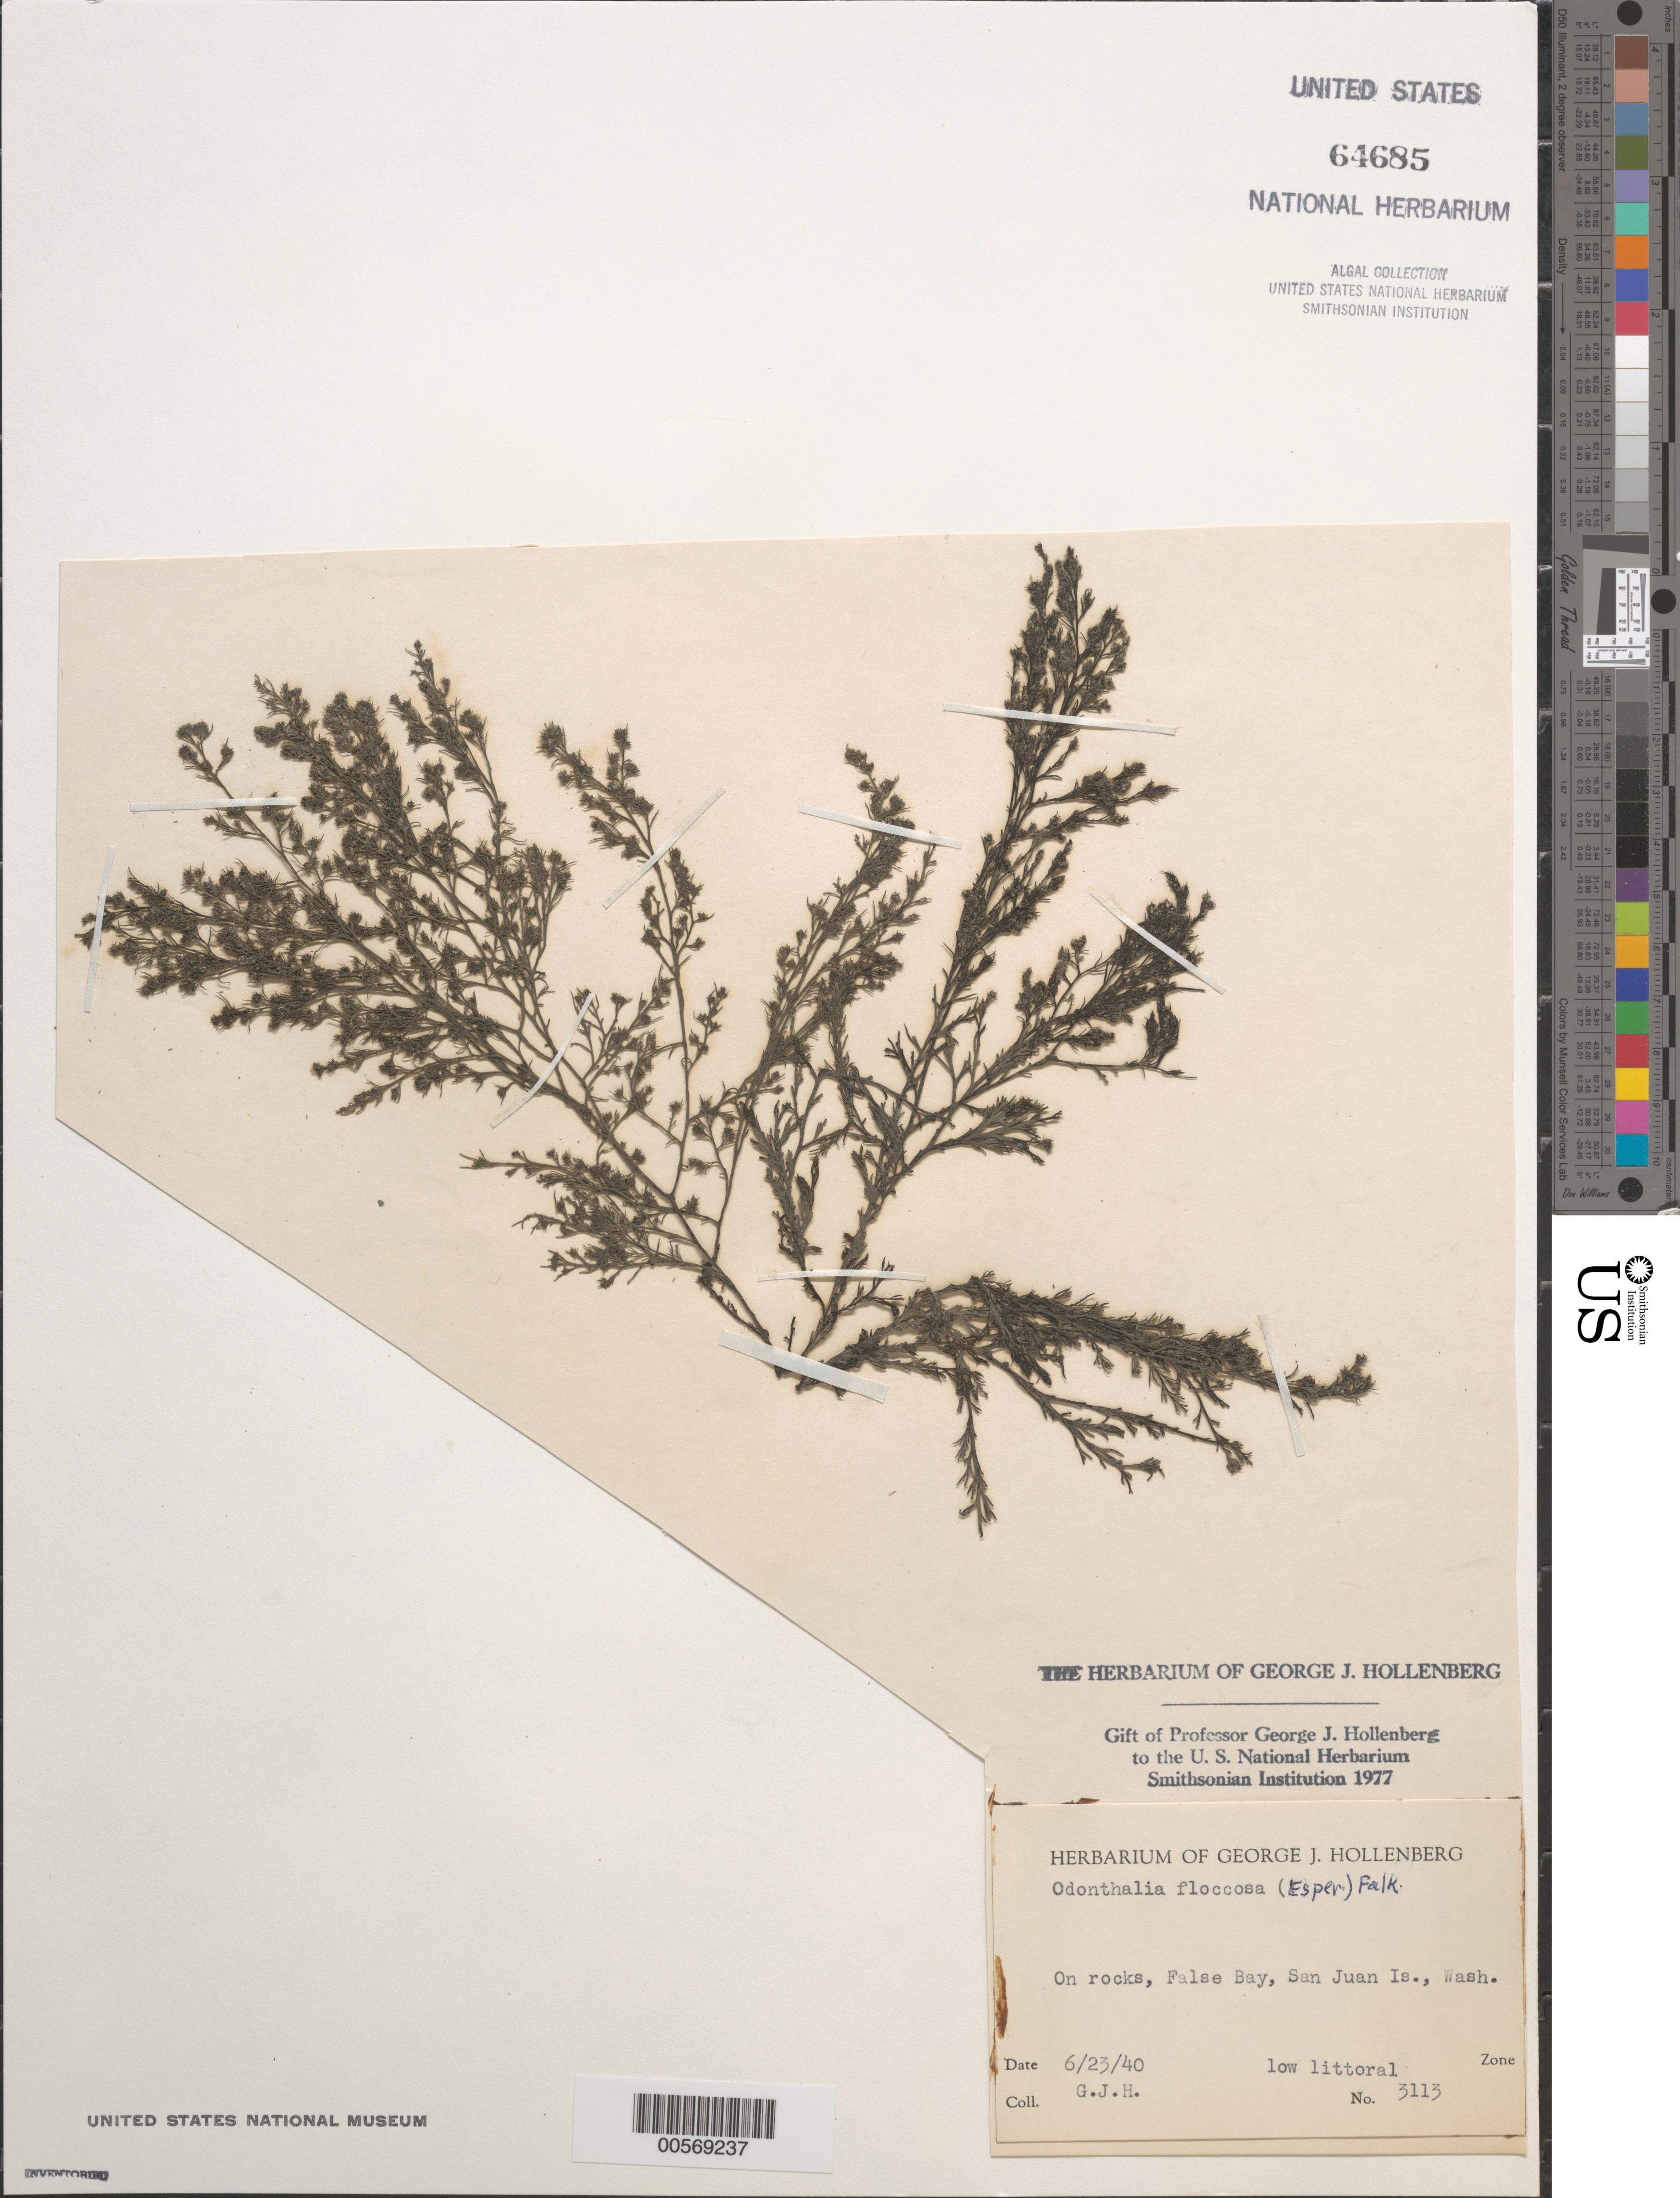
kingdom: Plantae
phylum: Rhodophyta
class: Florideophyceae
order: Ceramiales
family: Rhodomelaceae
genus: Odonthalia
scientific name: Odonthalia floccosa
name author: (Esper) Falkenb.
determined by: Hollenberg, George J.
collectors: G. Hollenberg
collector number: GJH 3113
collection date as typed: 23 Jun 1940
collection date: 1940-06-23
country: United States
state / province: Washington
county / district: San Juan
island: San Juan Island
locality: False Bay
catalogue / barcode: US 64685